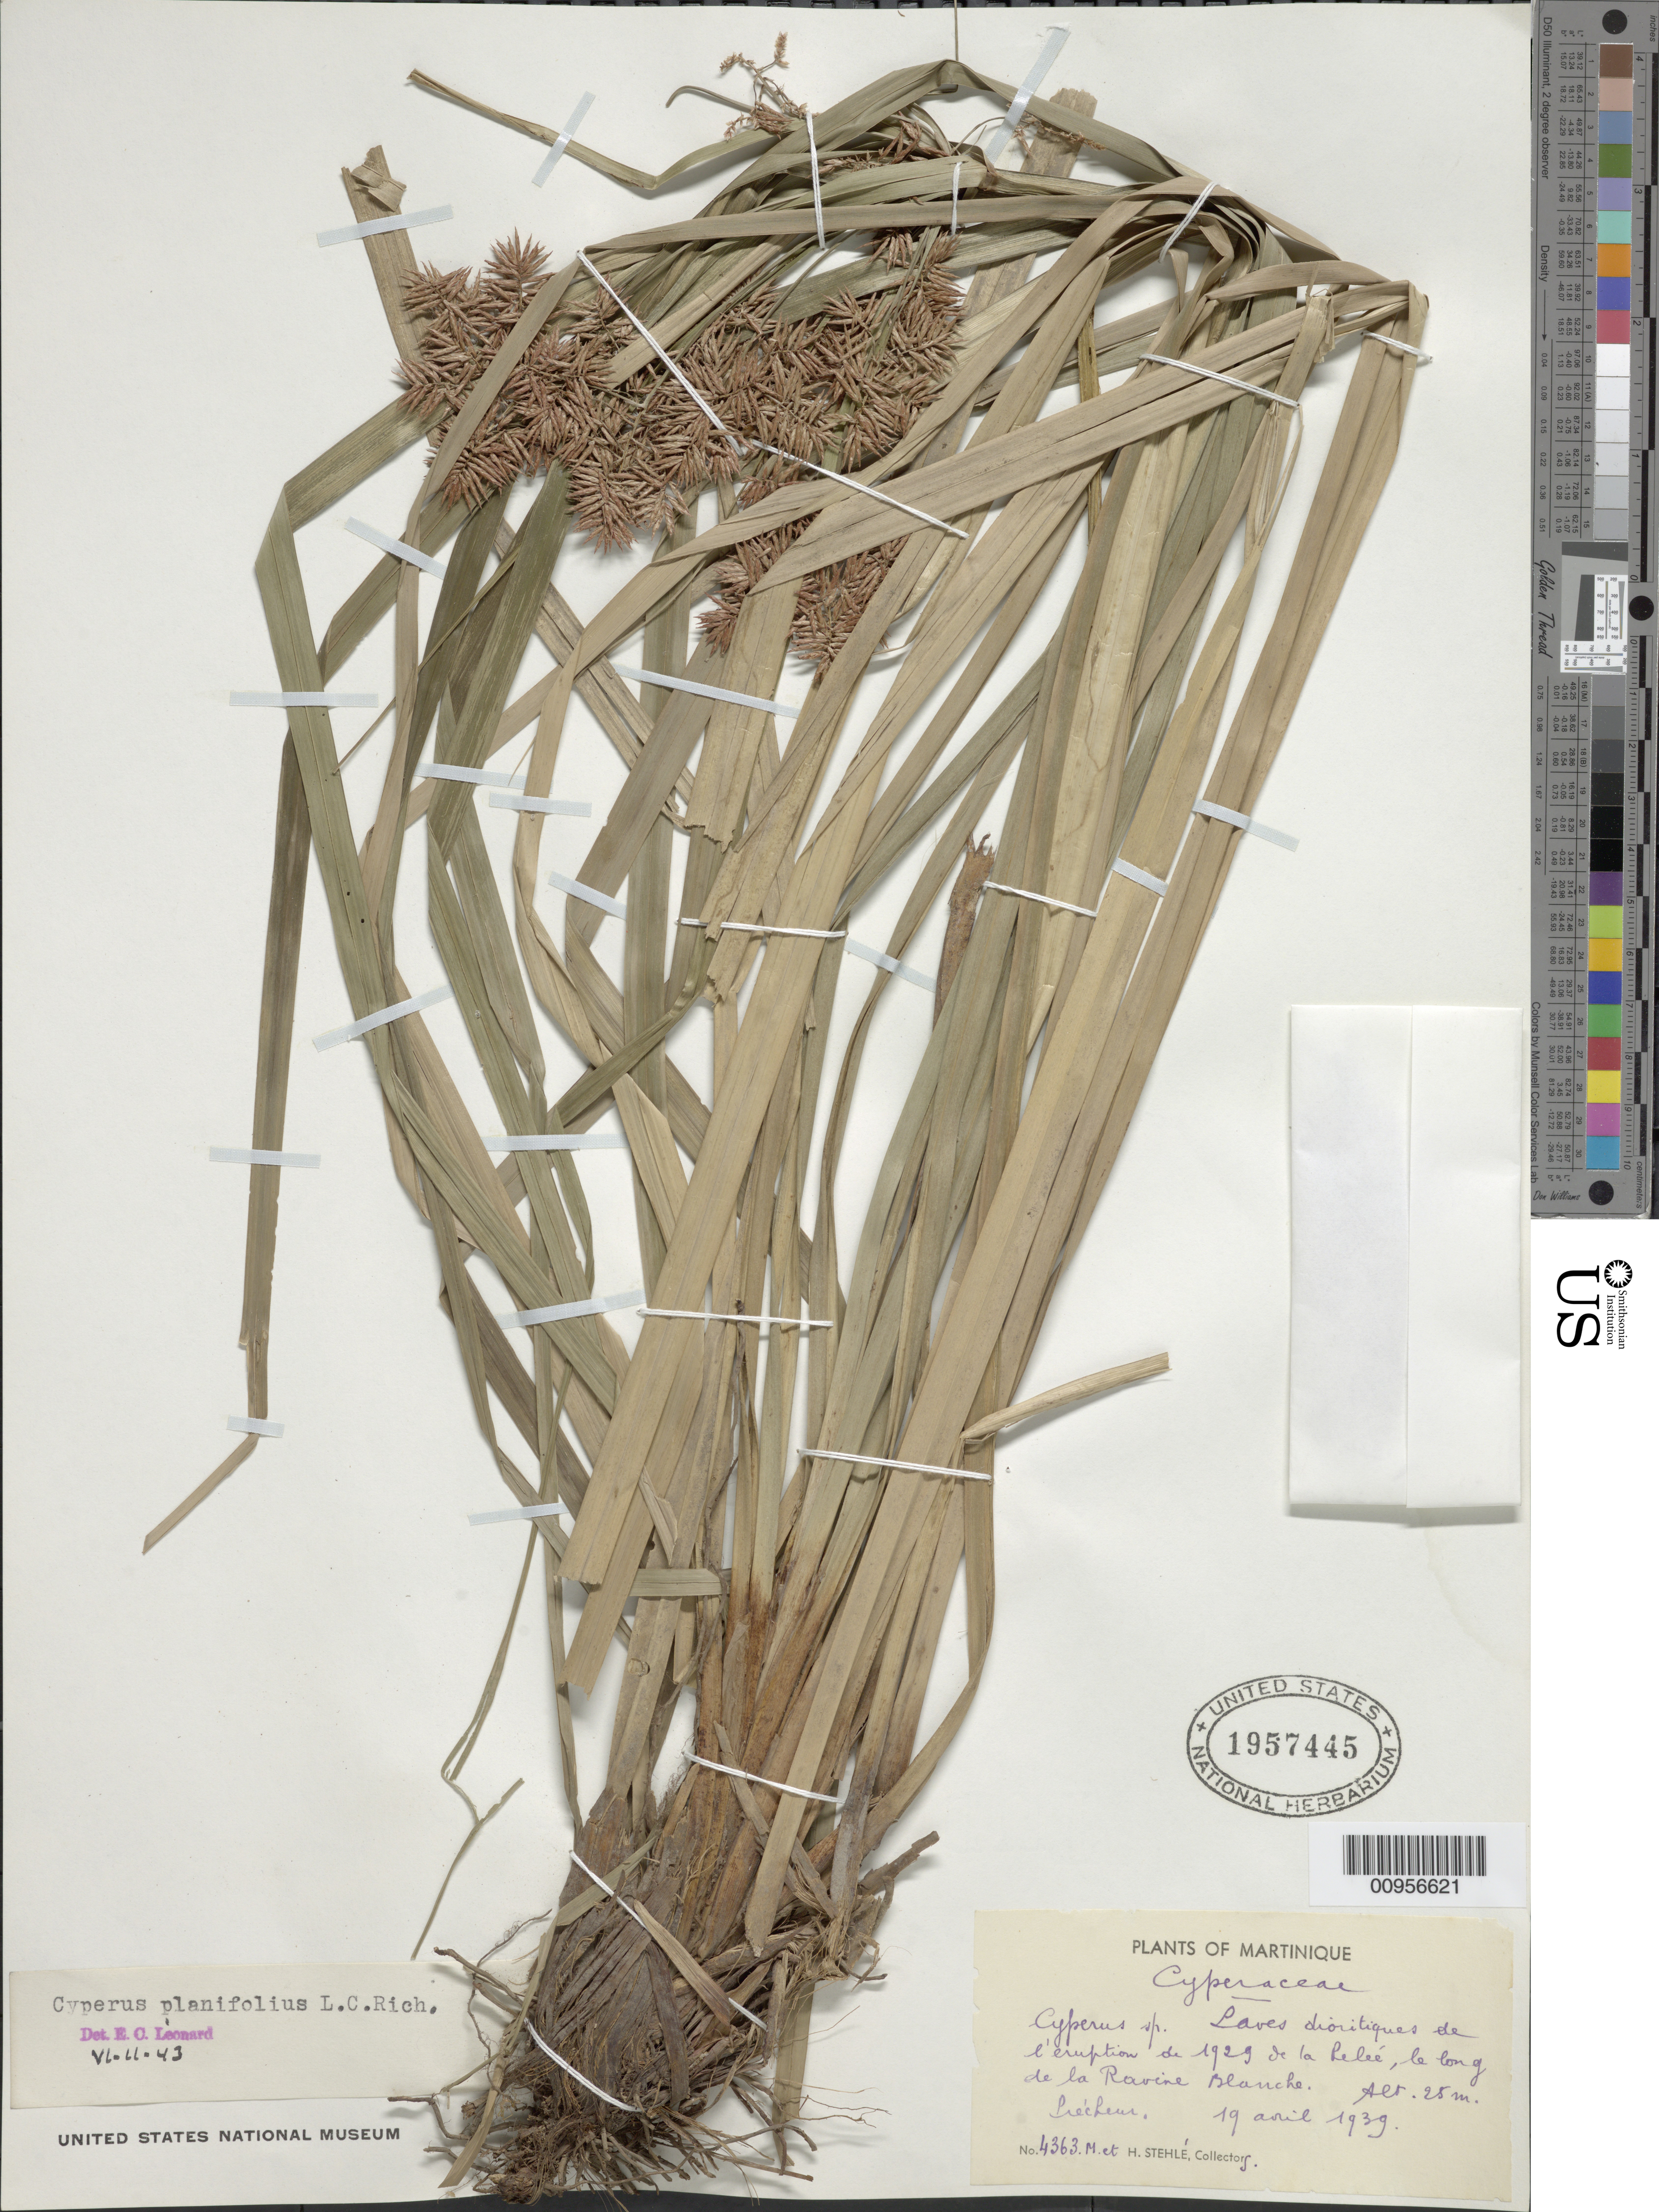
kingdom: Plantae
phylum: Tracheophyta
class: Liliopsida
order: Poales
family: Cyperaceae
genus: Cyperus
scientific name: Cyperus planifolius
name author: Rich.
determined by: Leonard, Emery C., (US)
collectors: H. Stehlé & M. Stehlé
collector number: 4363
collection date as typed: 19 Apr 1939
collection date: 1939-04-19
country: Martinique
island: Martinique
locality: le long de la Ravine Blanche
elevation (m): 25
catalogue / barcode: US 1957445